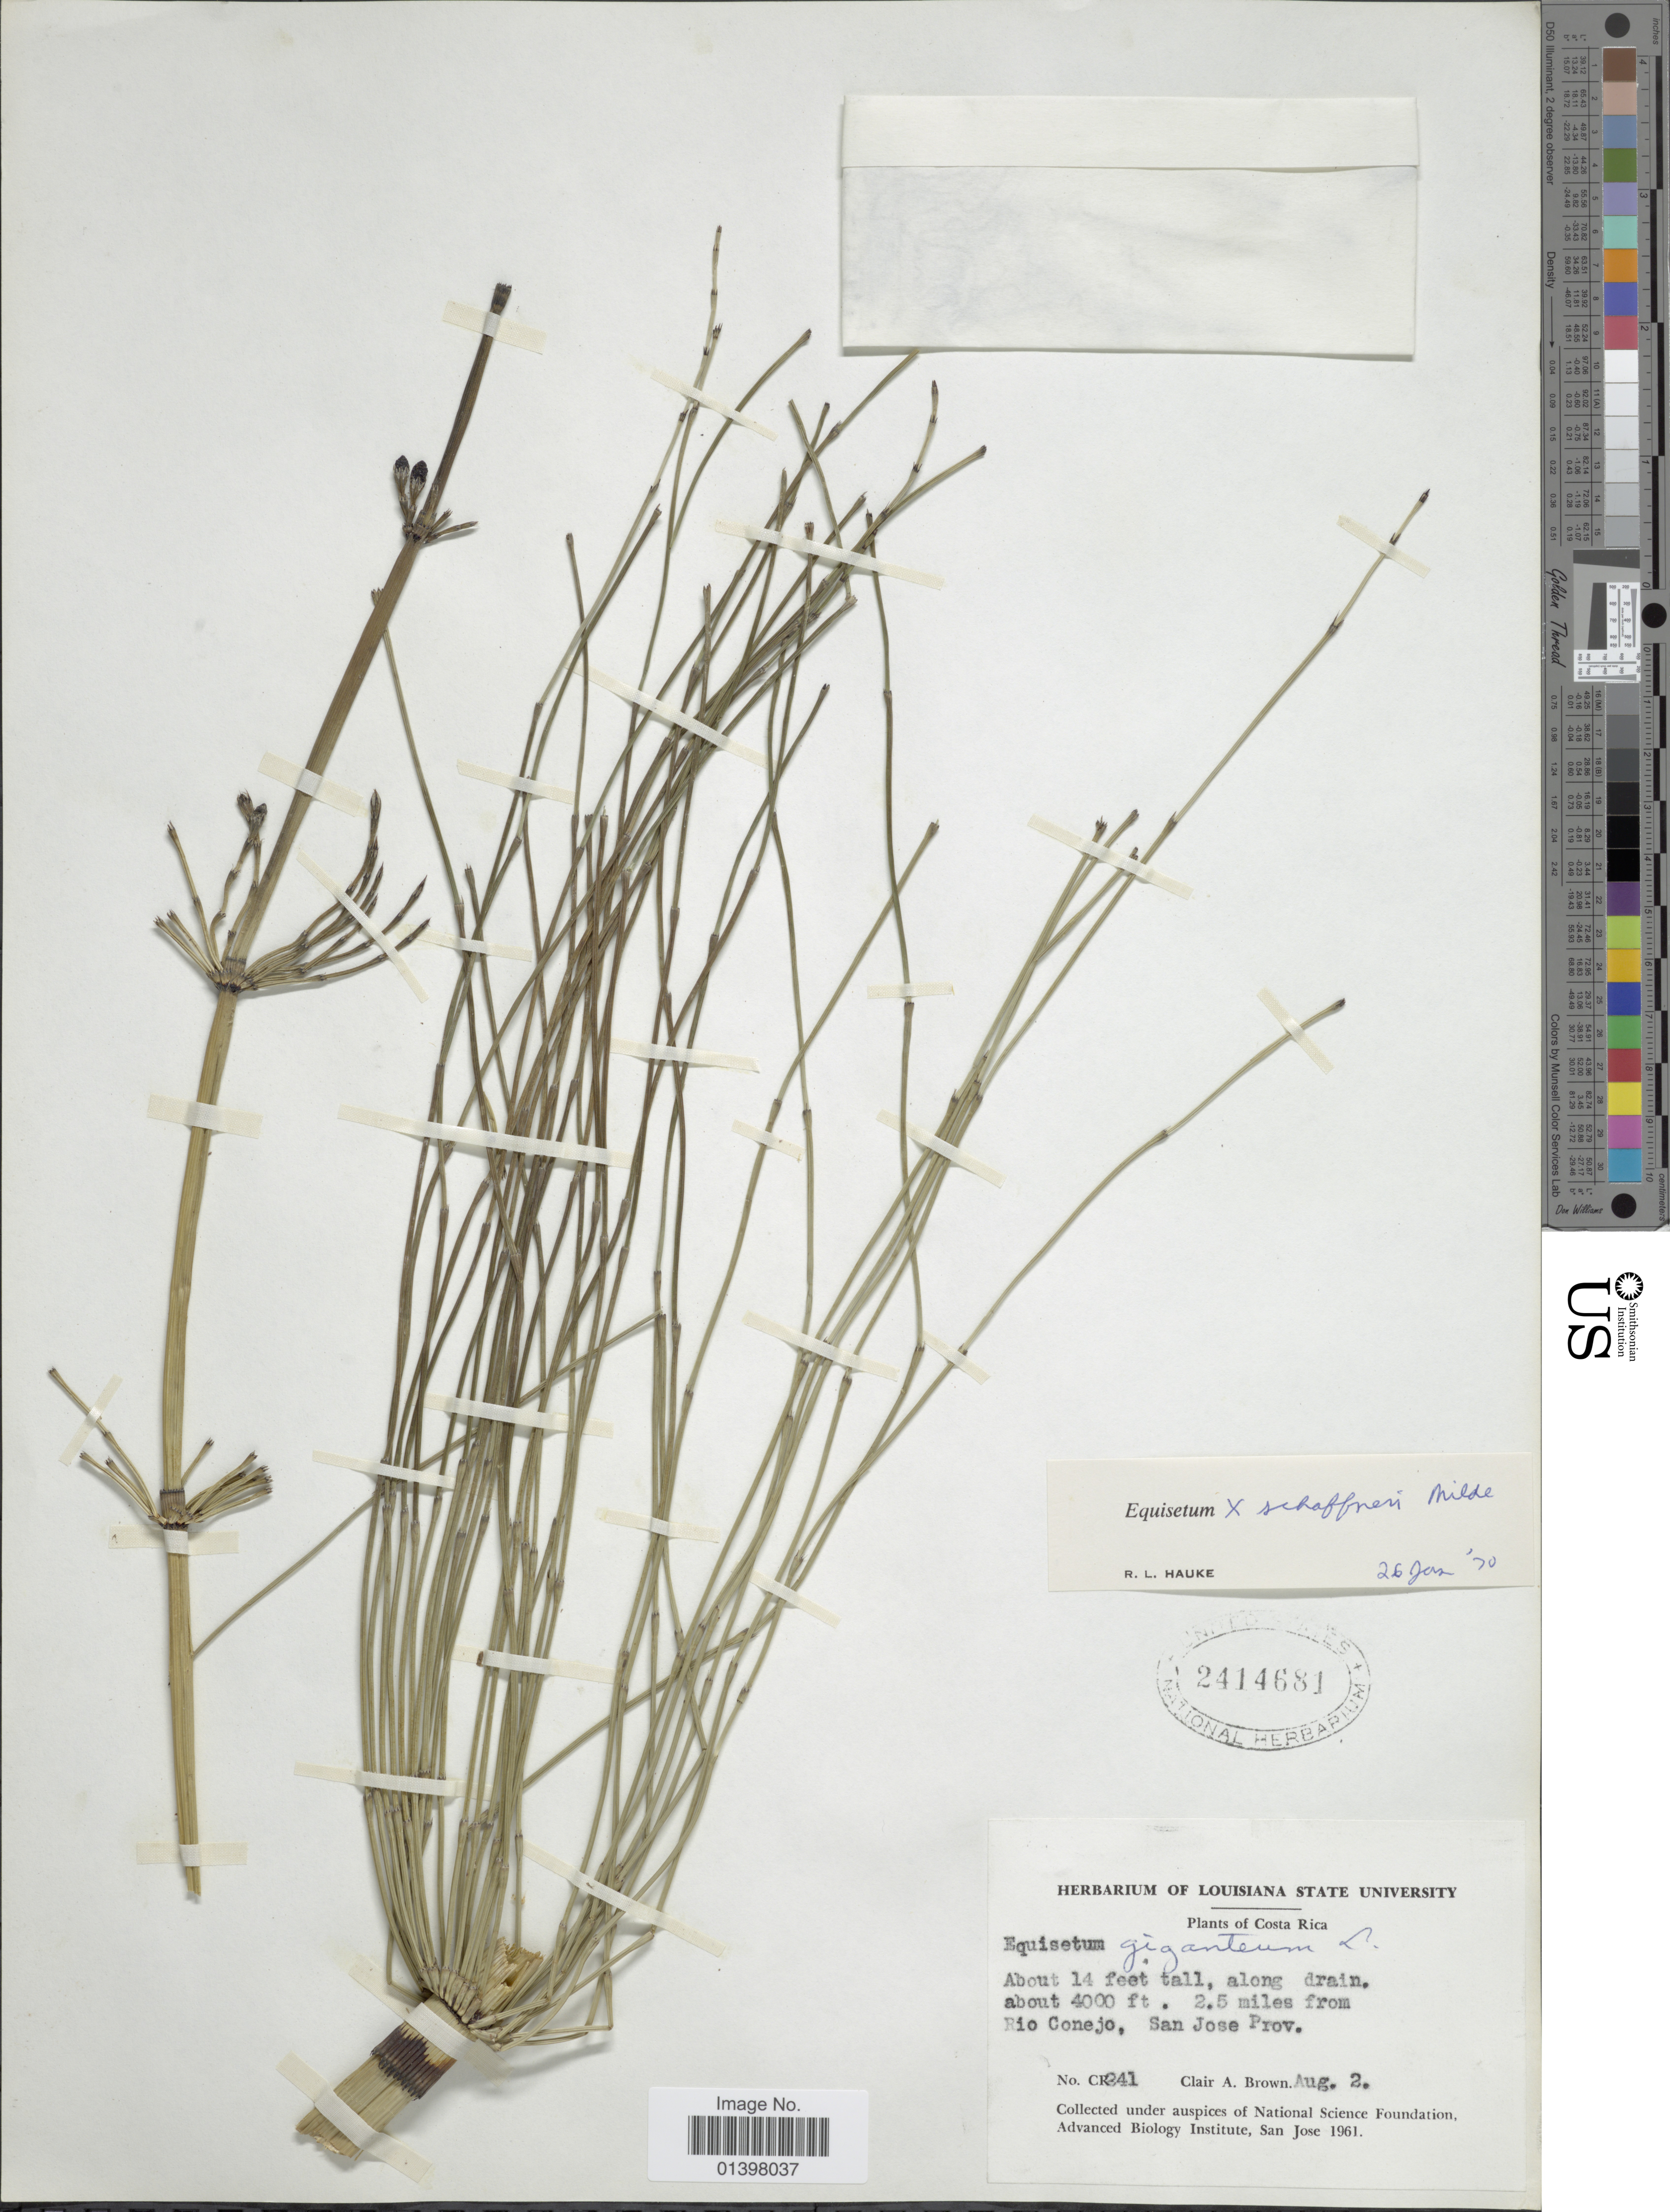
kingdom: Plantae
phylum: Tracheophyta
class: Polypodiopsida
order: Equisetales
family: Equisetaceae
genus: Equisetum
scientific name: Equisetum x schaffneri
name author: J. Milde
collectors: C. A. Brown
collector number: CR-241*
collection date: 1961-08-02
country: Costa Rica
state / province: San José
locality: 2.5 miles from Rio Conejo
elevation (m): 1219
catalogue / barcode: US 2414681